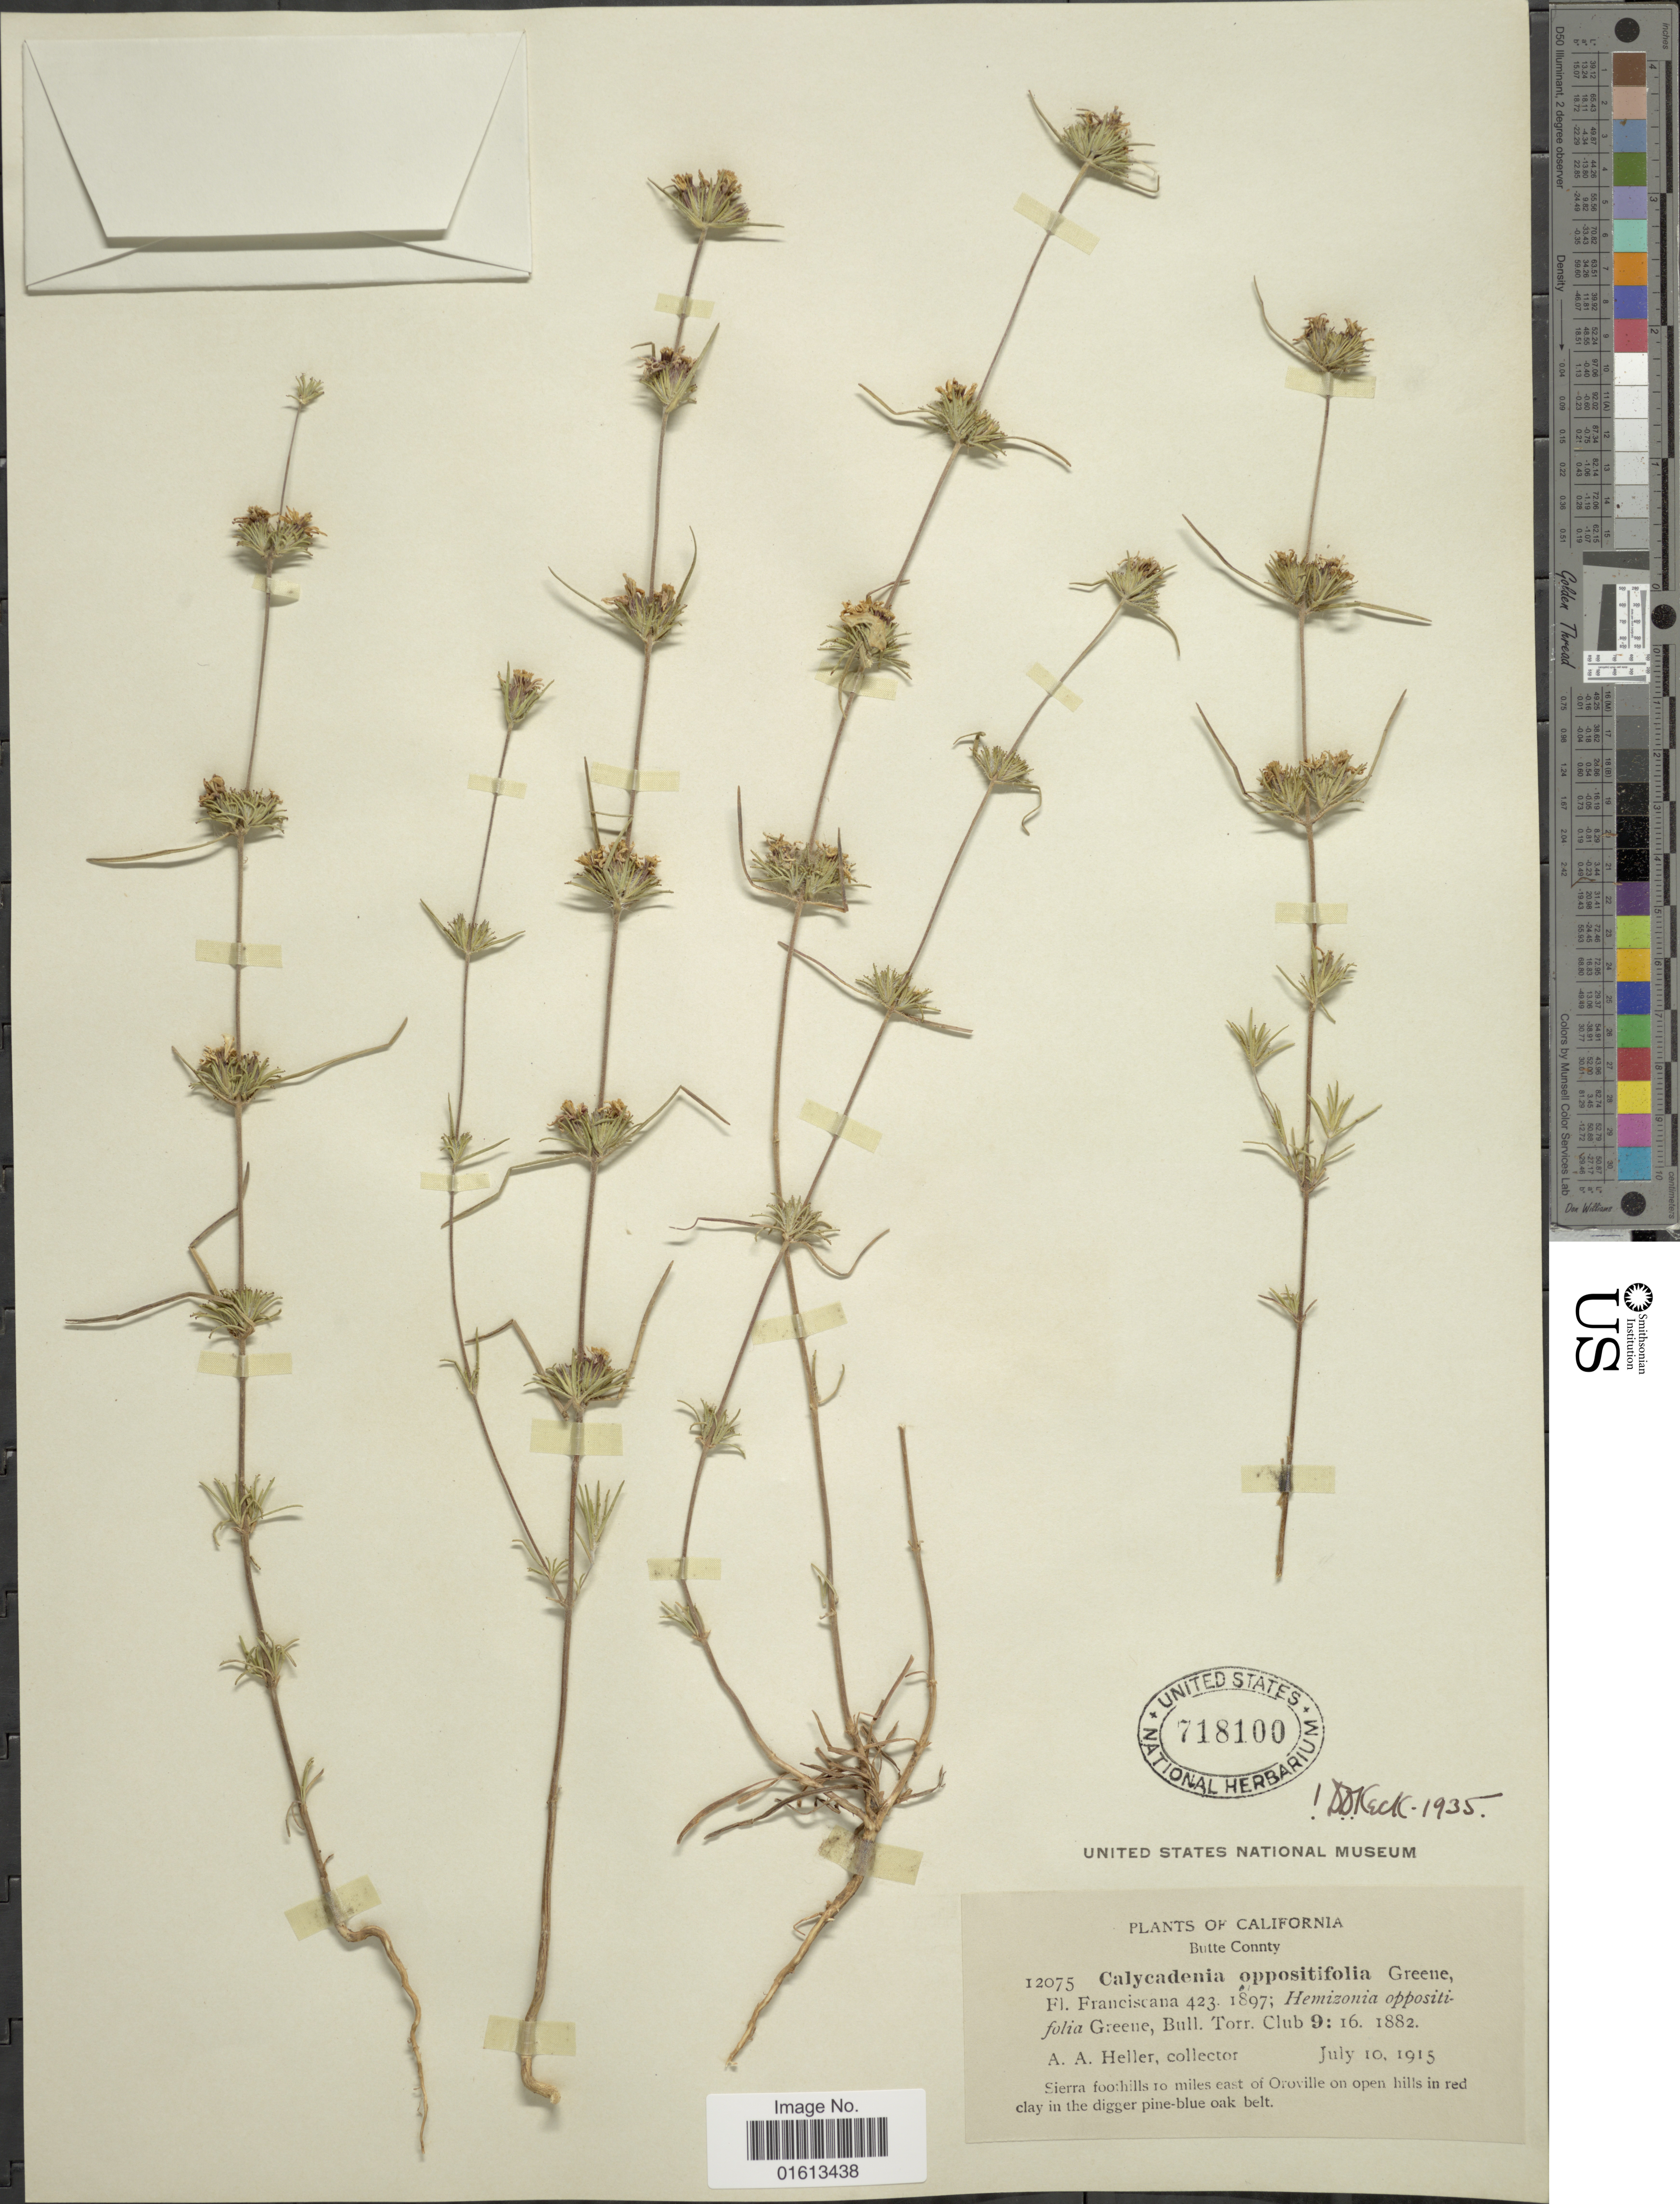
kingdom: Plantae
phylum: Tracheophyta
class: Magnoliopsida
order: Asterales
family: Asteraceae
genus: Calycadenia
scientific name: Calycadenia oppositifolia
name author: (Greene) Greene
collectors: A. A. Heller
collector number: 12075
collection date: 1915-07-10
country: United States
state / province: California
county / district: Butte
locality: Butte County, Sierra foothills 10 miles east of Oroville on open hills in red clay in the digger pine-blue oak belt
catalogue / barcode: US 718100